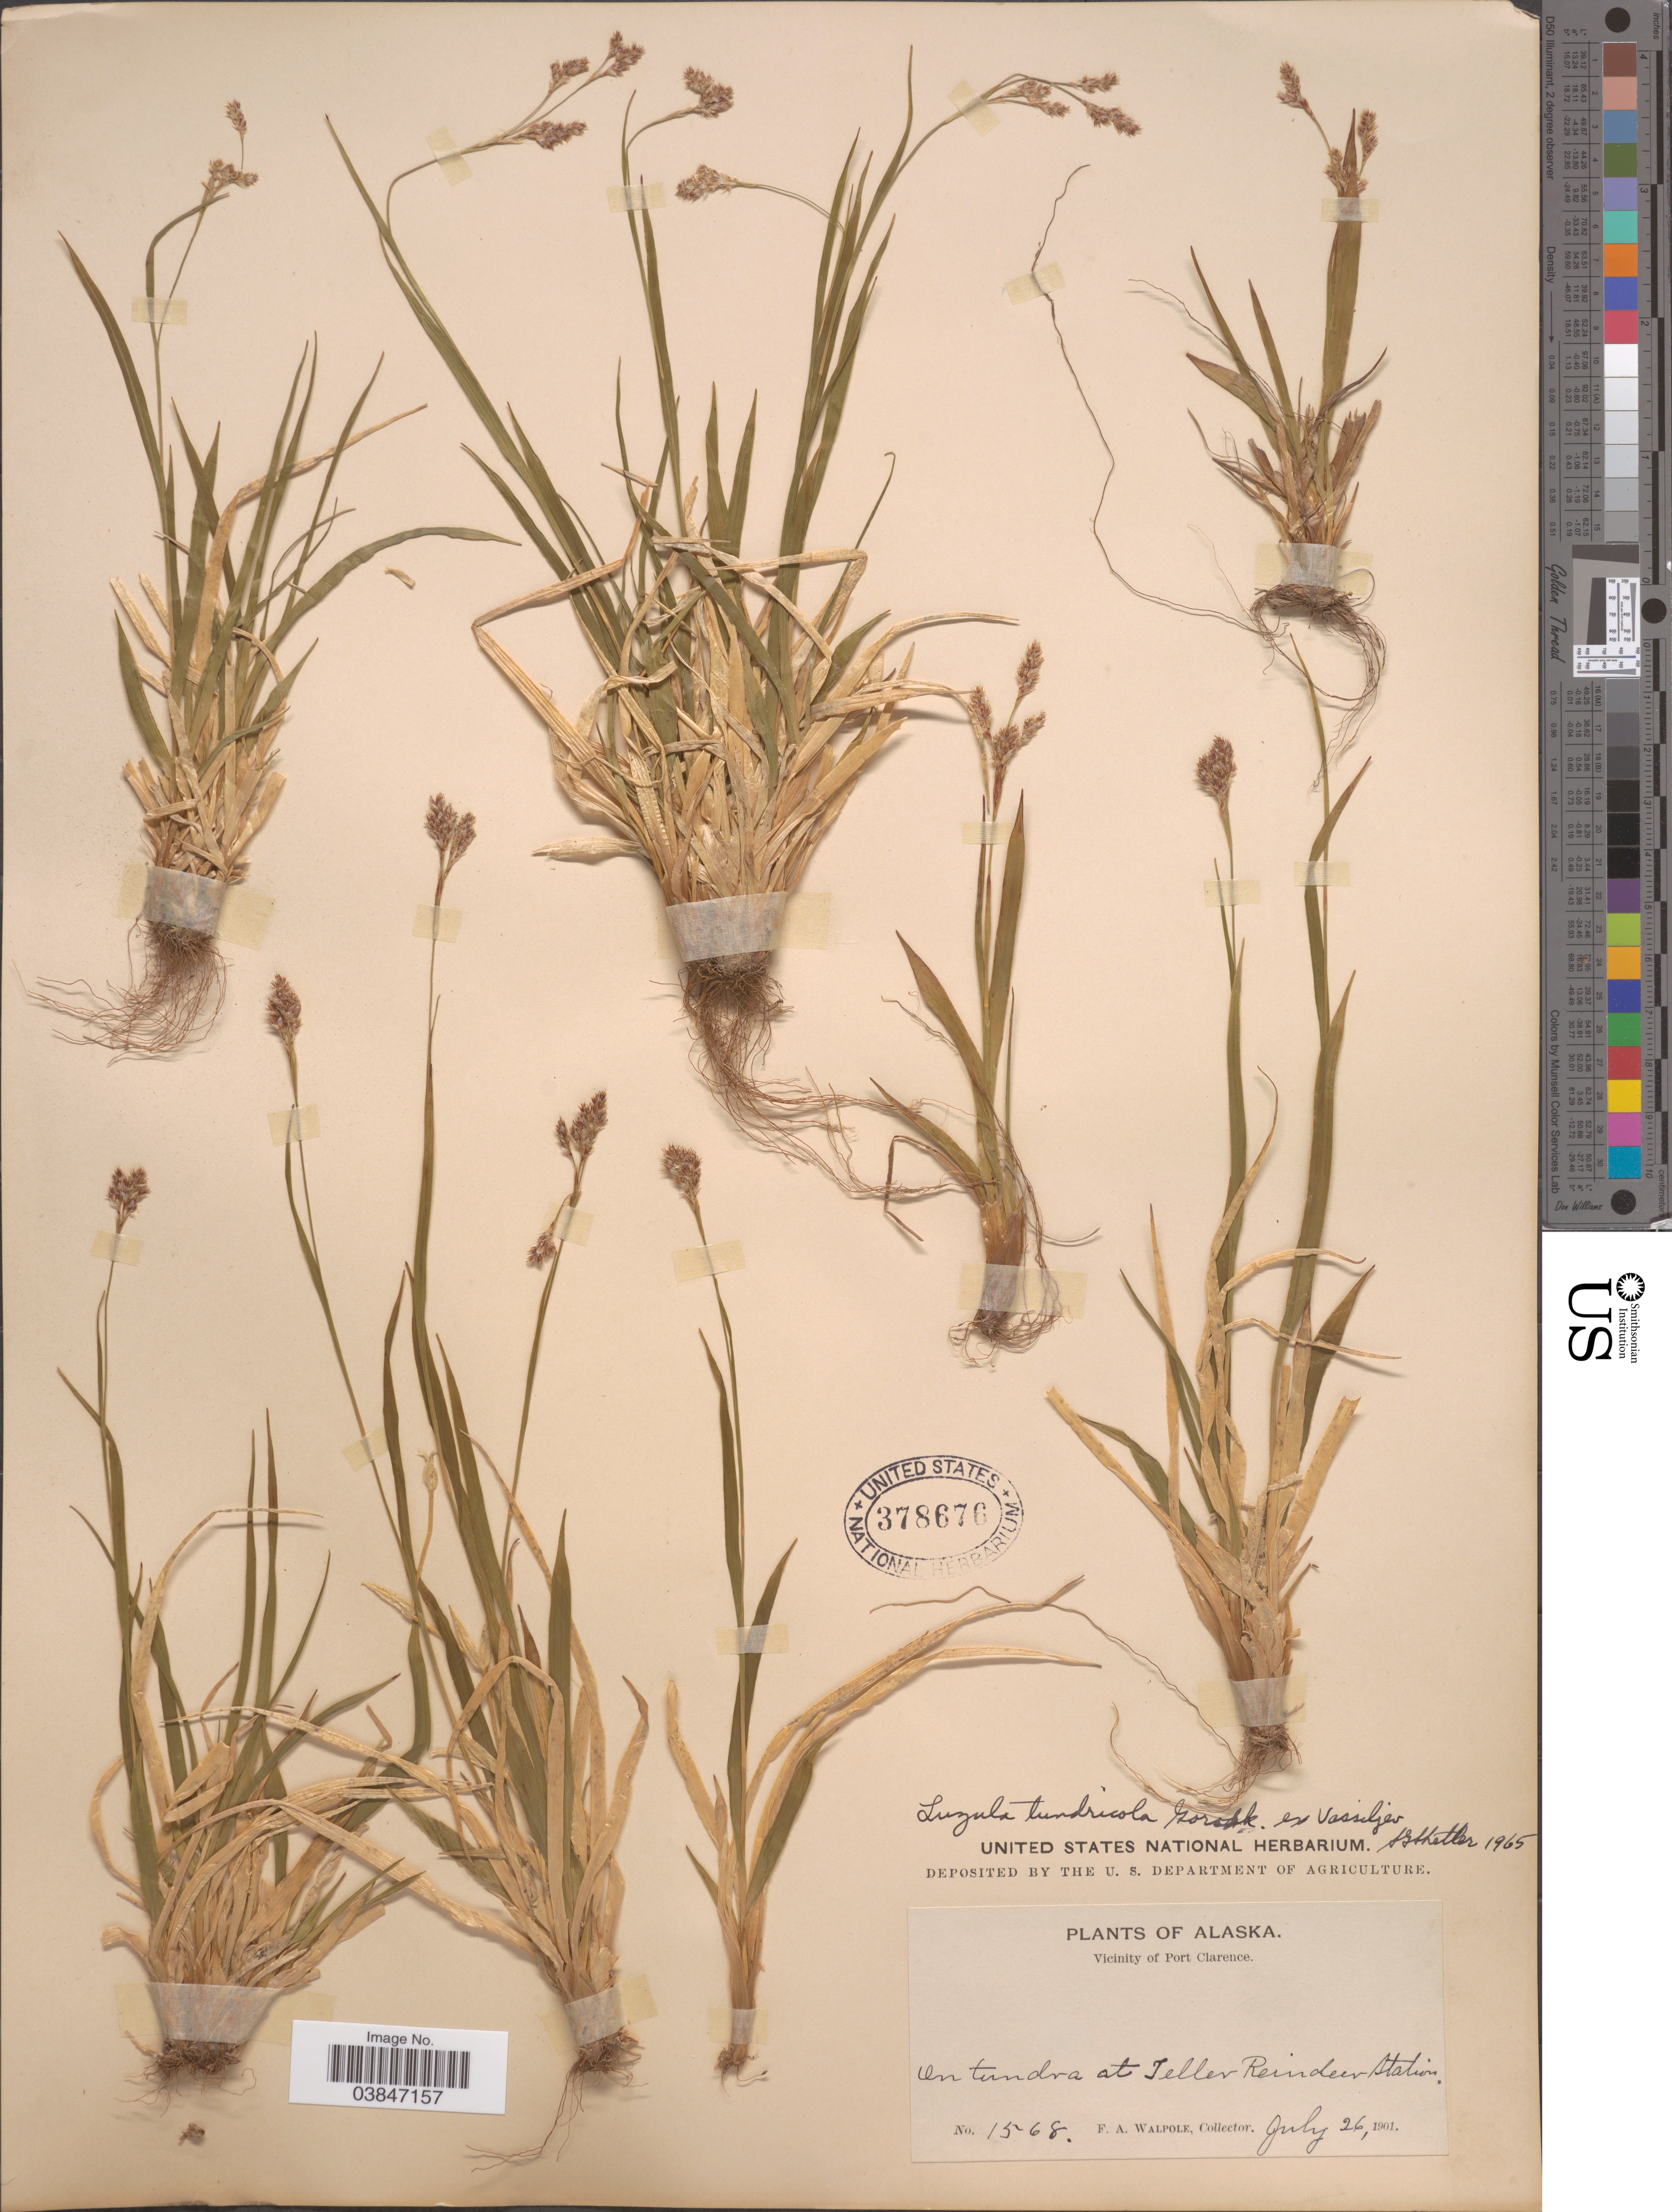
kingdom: Plantae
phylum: Tracheophyta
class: Liliopsida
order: Poales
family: Juncaceae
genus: Luzula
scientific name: Luzula tundricola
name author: (Gorodkov) V. Vassil.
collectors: F. Walpole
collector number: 1568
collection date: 1901-07-26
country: United States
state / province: Alaska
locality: Vicinity of Port Clarence. On tundra at Teller Reindeer Station.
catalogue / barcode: US 378676